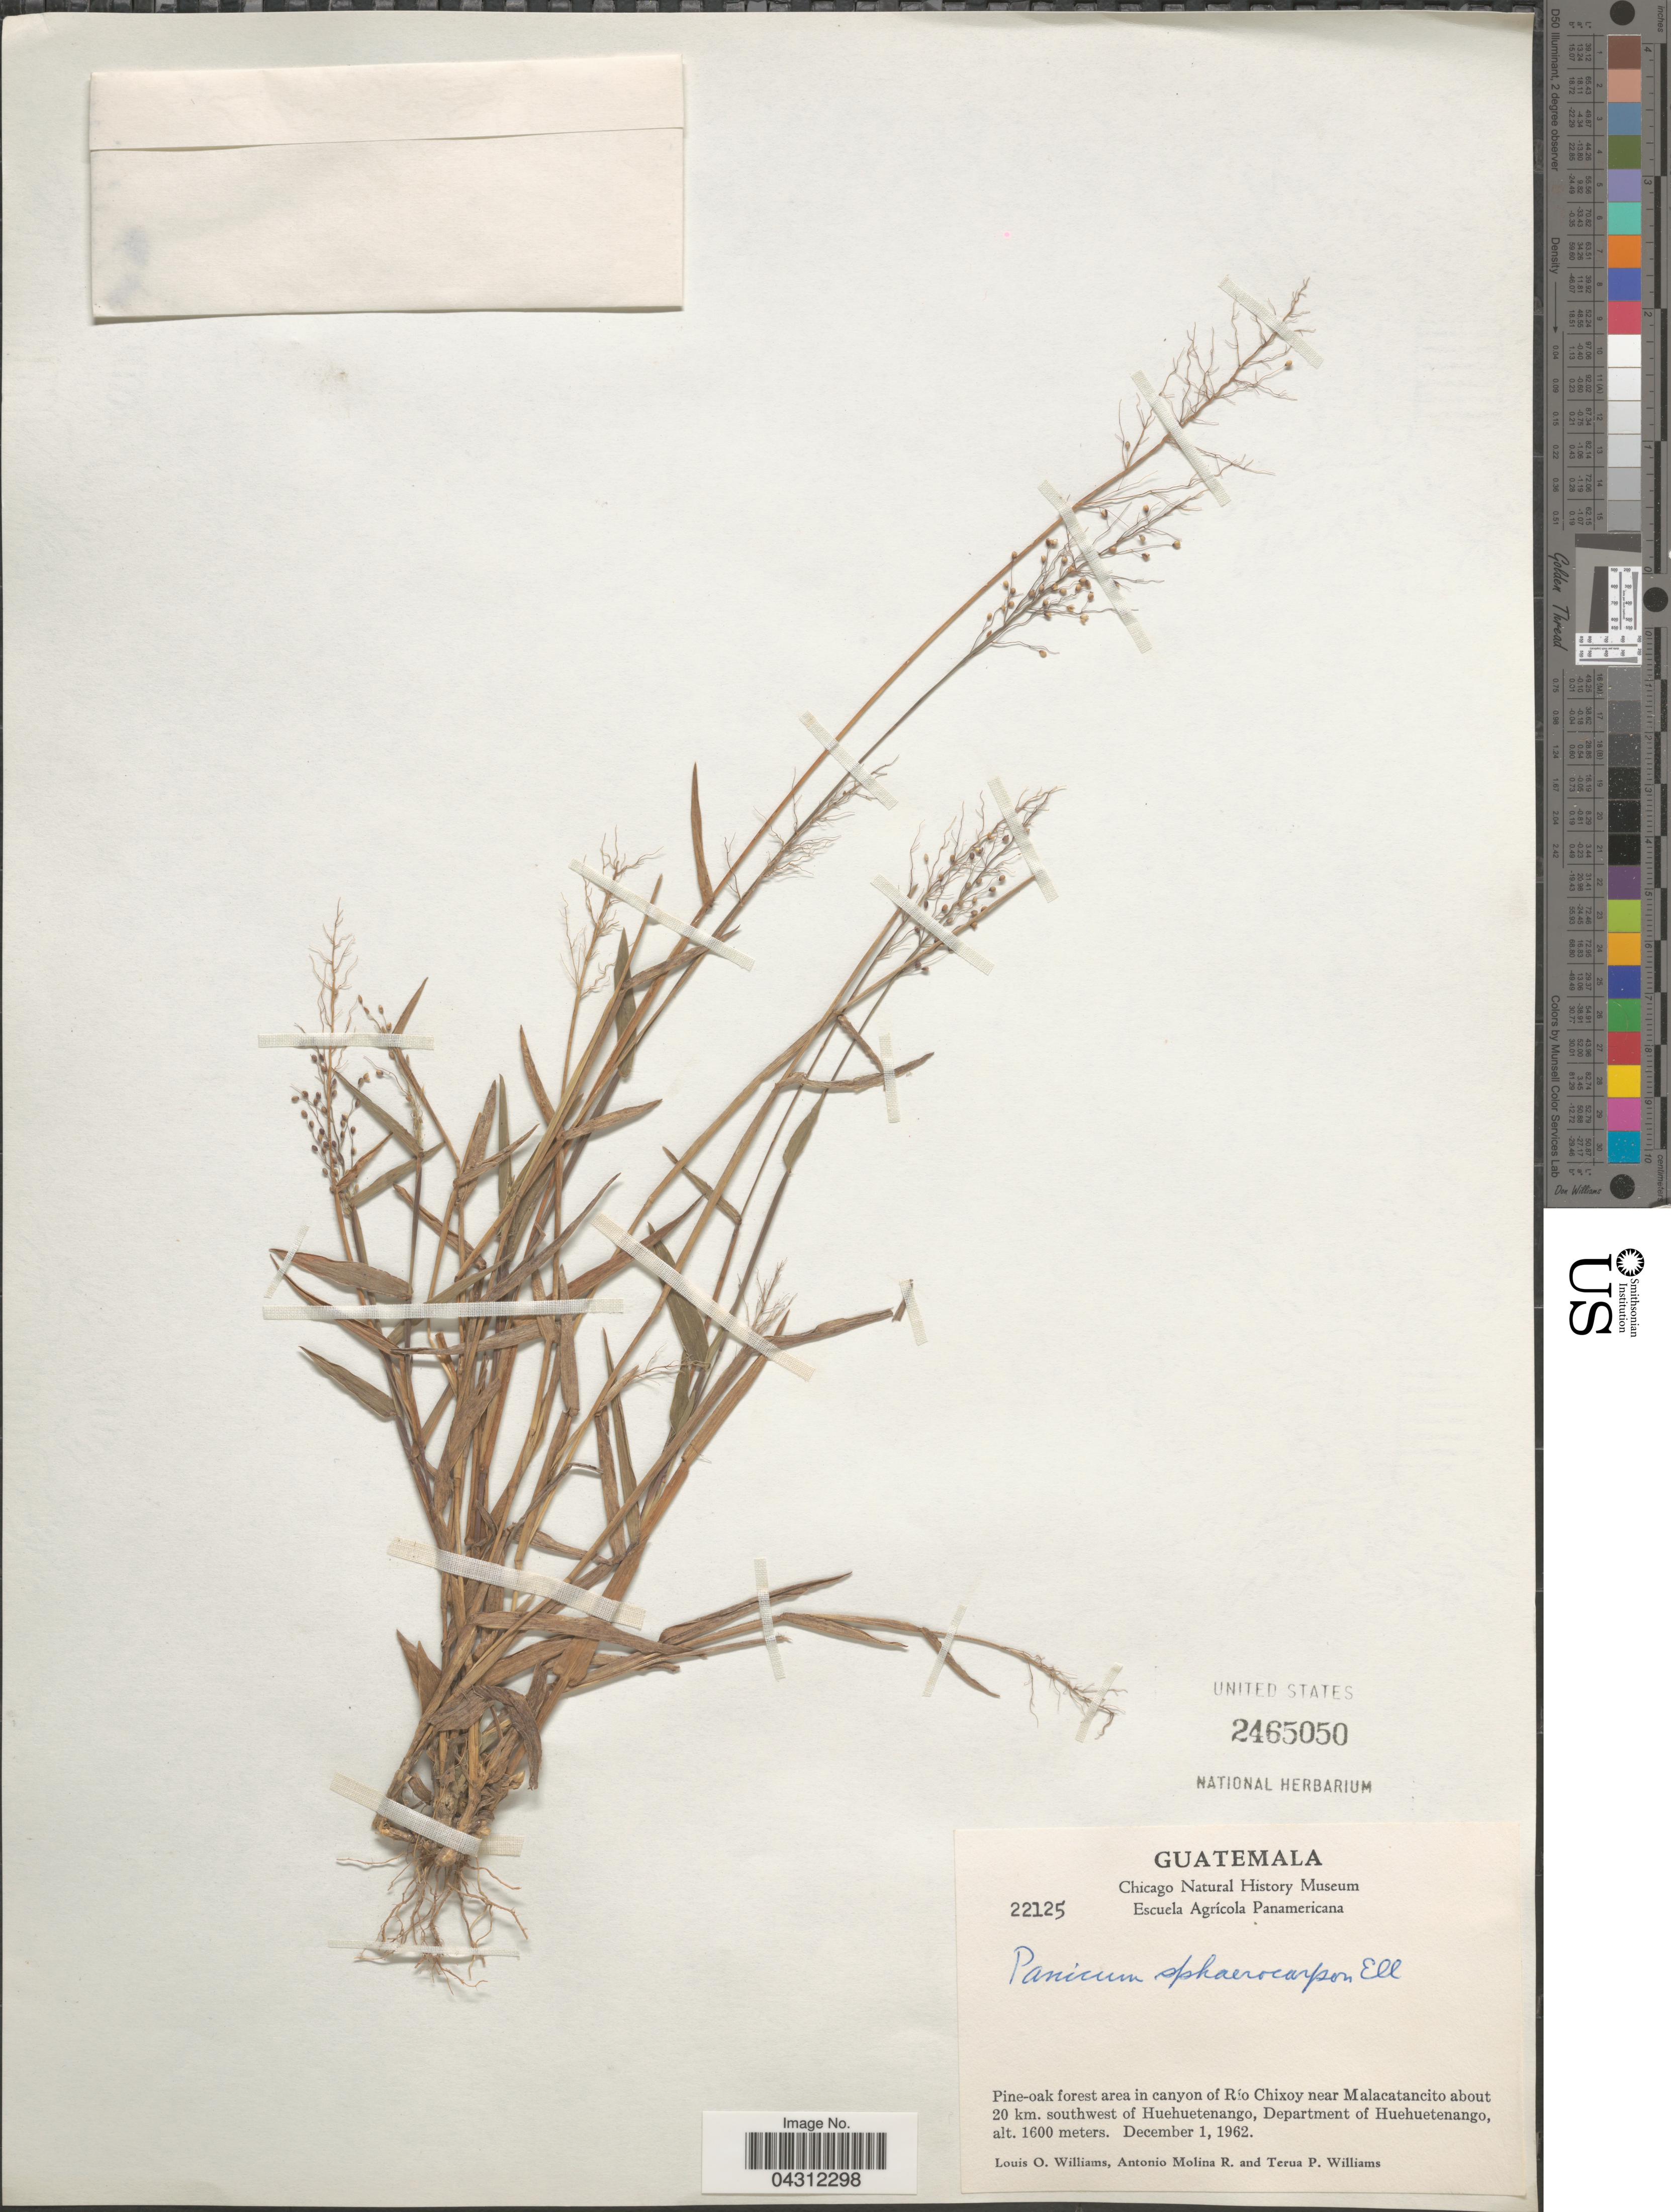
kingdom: Plantae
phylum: Tracheophyta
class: Liliopsida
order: Poales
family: Poaceae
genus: Dichanthelium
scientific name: Dichanthelium sphaerocarpon var. sphaerocarpon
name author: (Elliott) Gould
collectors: L. O. Williams, A. Molina R. & T. Williams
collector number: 22125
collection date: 1962-12-01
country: Guatemala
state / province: Huehuetenango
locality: Pine-oak forest area in canyon of Río Chixoy near Malacatancito about 20 km. southwest of Huehuetenango, Department of Huehuetenango.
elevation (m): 1600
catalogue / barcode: US 2465050